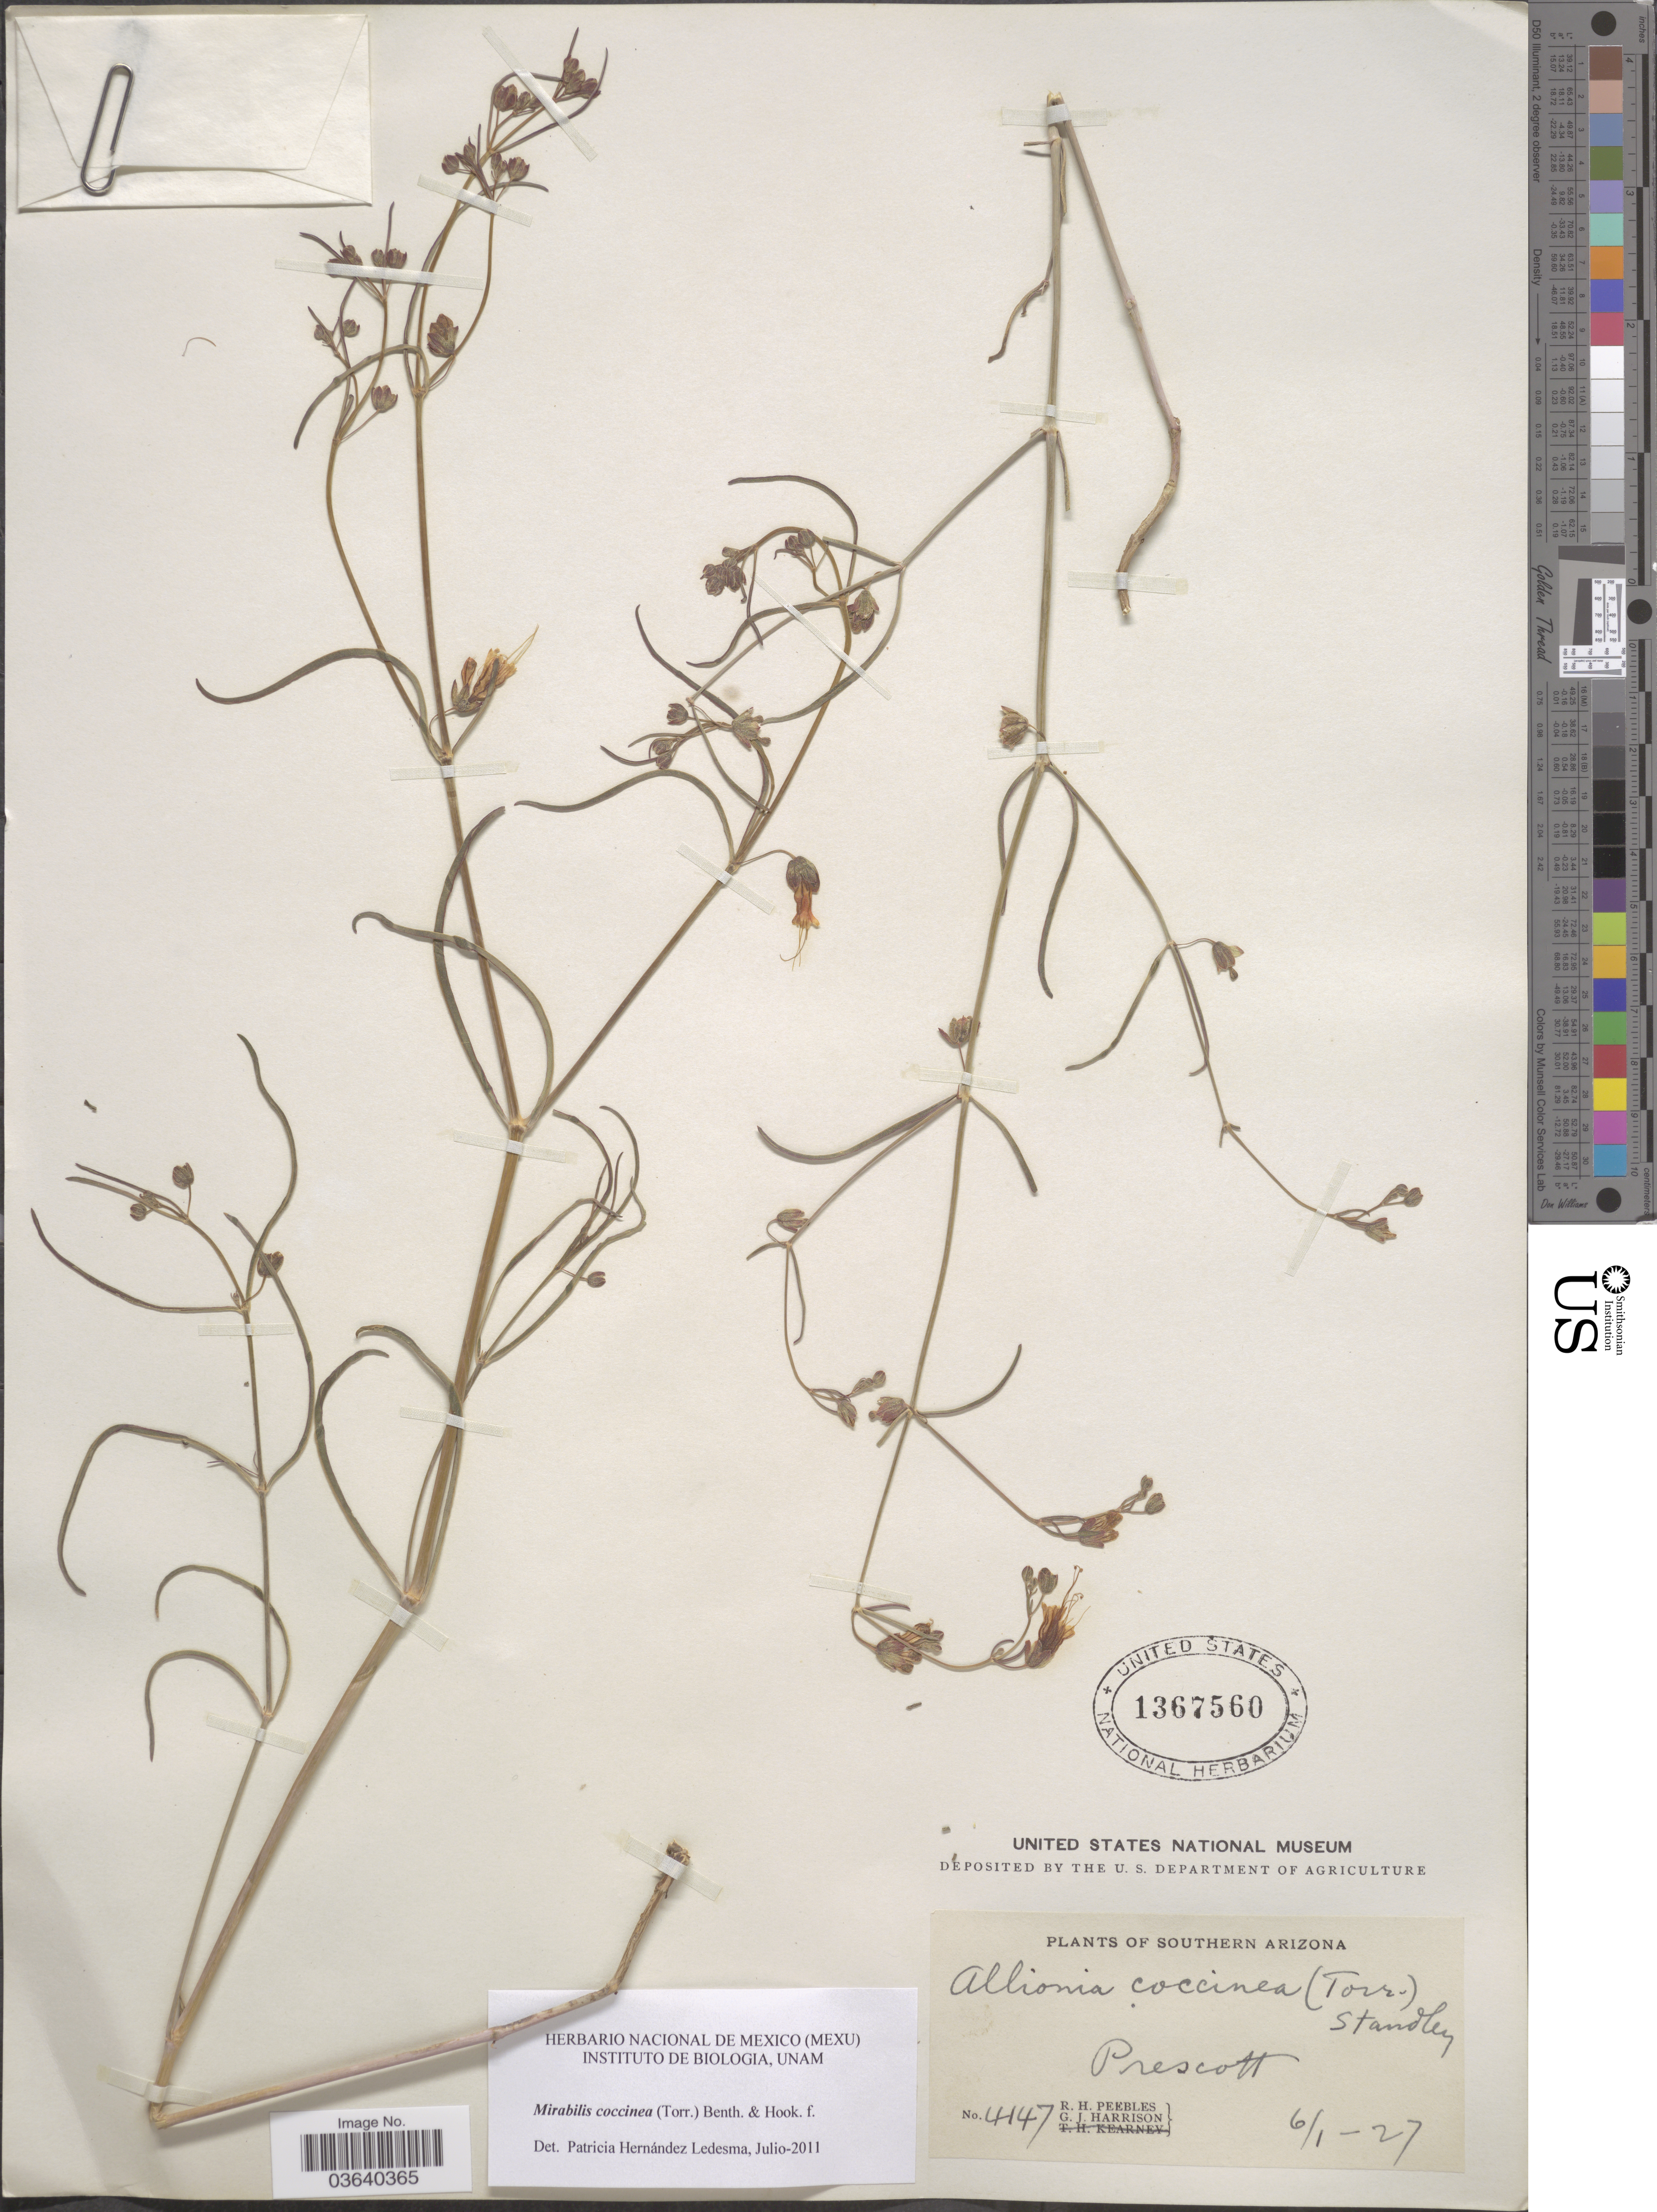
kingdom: Plantae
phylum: Tracheophyta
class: Magnoliopsida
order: Caryophyllales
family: Nyctaginaceae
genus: Mirabilis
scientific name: Mirabilis coccinea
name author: (Torr.) Benth. & Hook. f.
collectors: R. H. Peebles & G. J. Harrison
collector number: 4147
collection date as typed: Transcribed d/m/y: 1/6/27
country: United States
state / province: Arizona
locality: Southern Arizona, Prescott.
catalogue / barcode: US 1367560